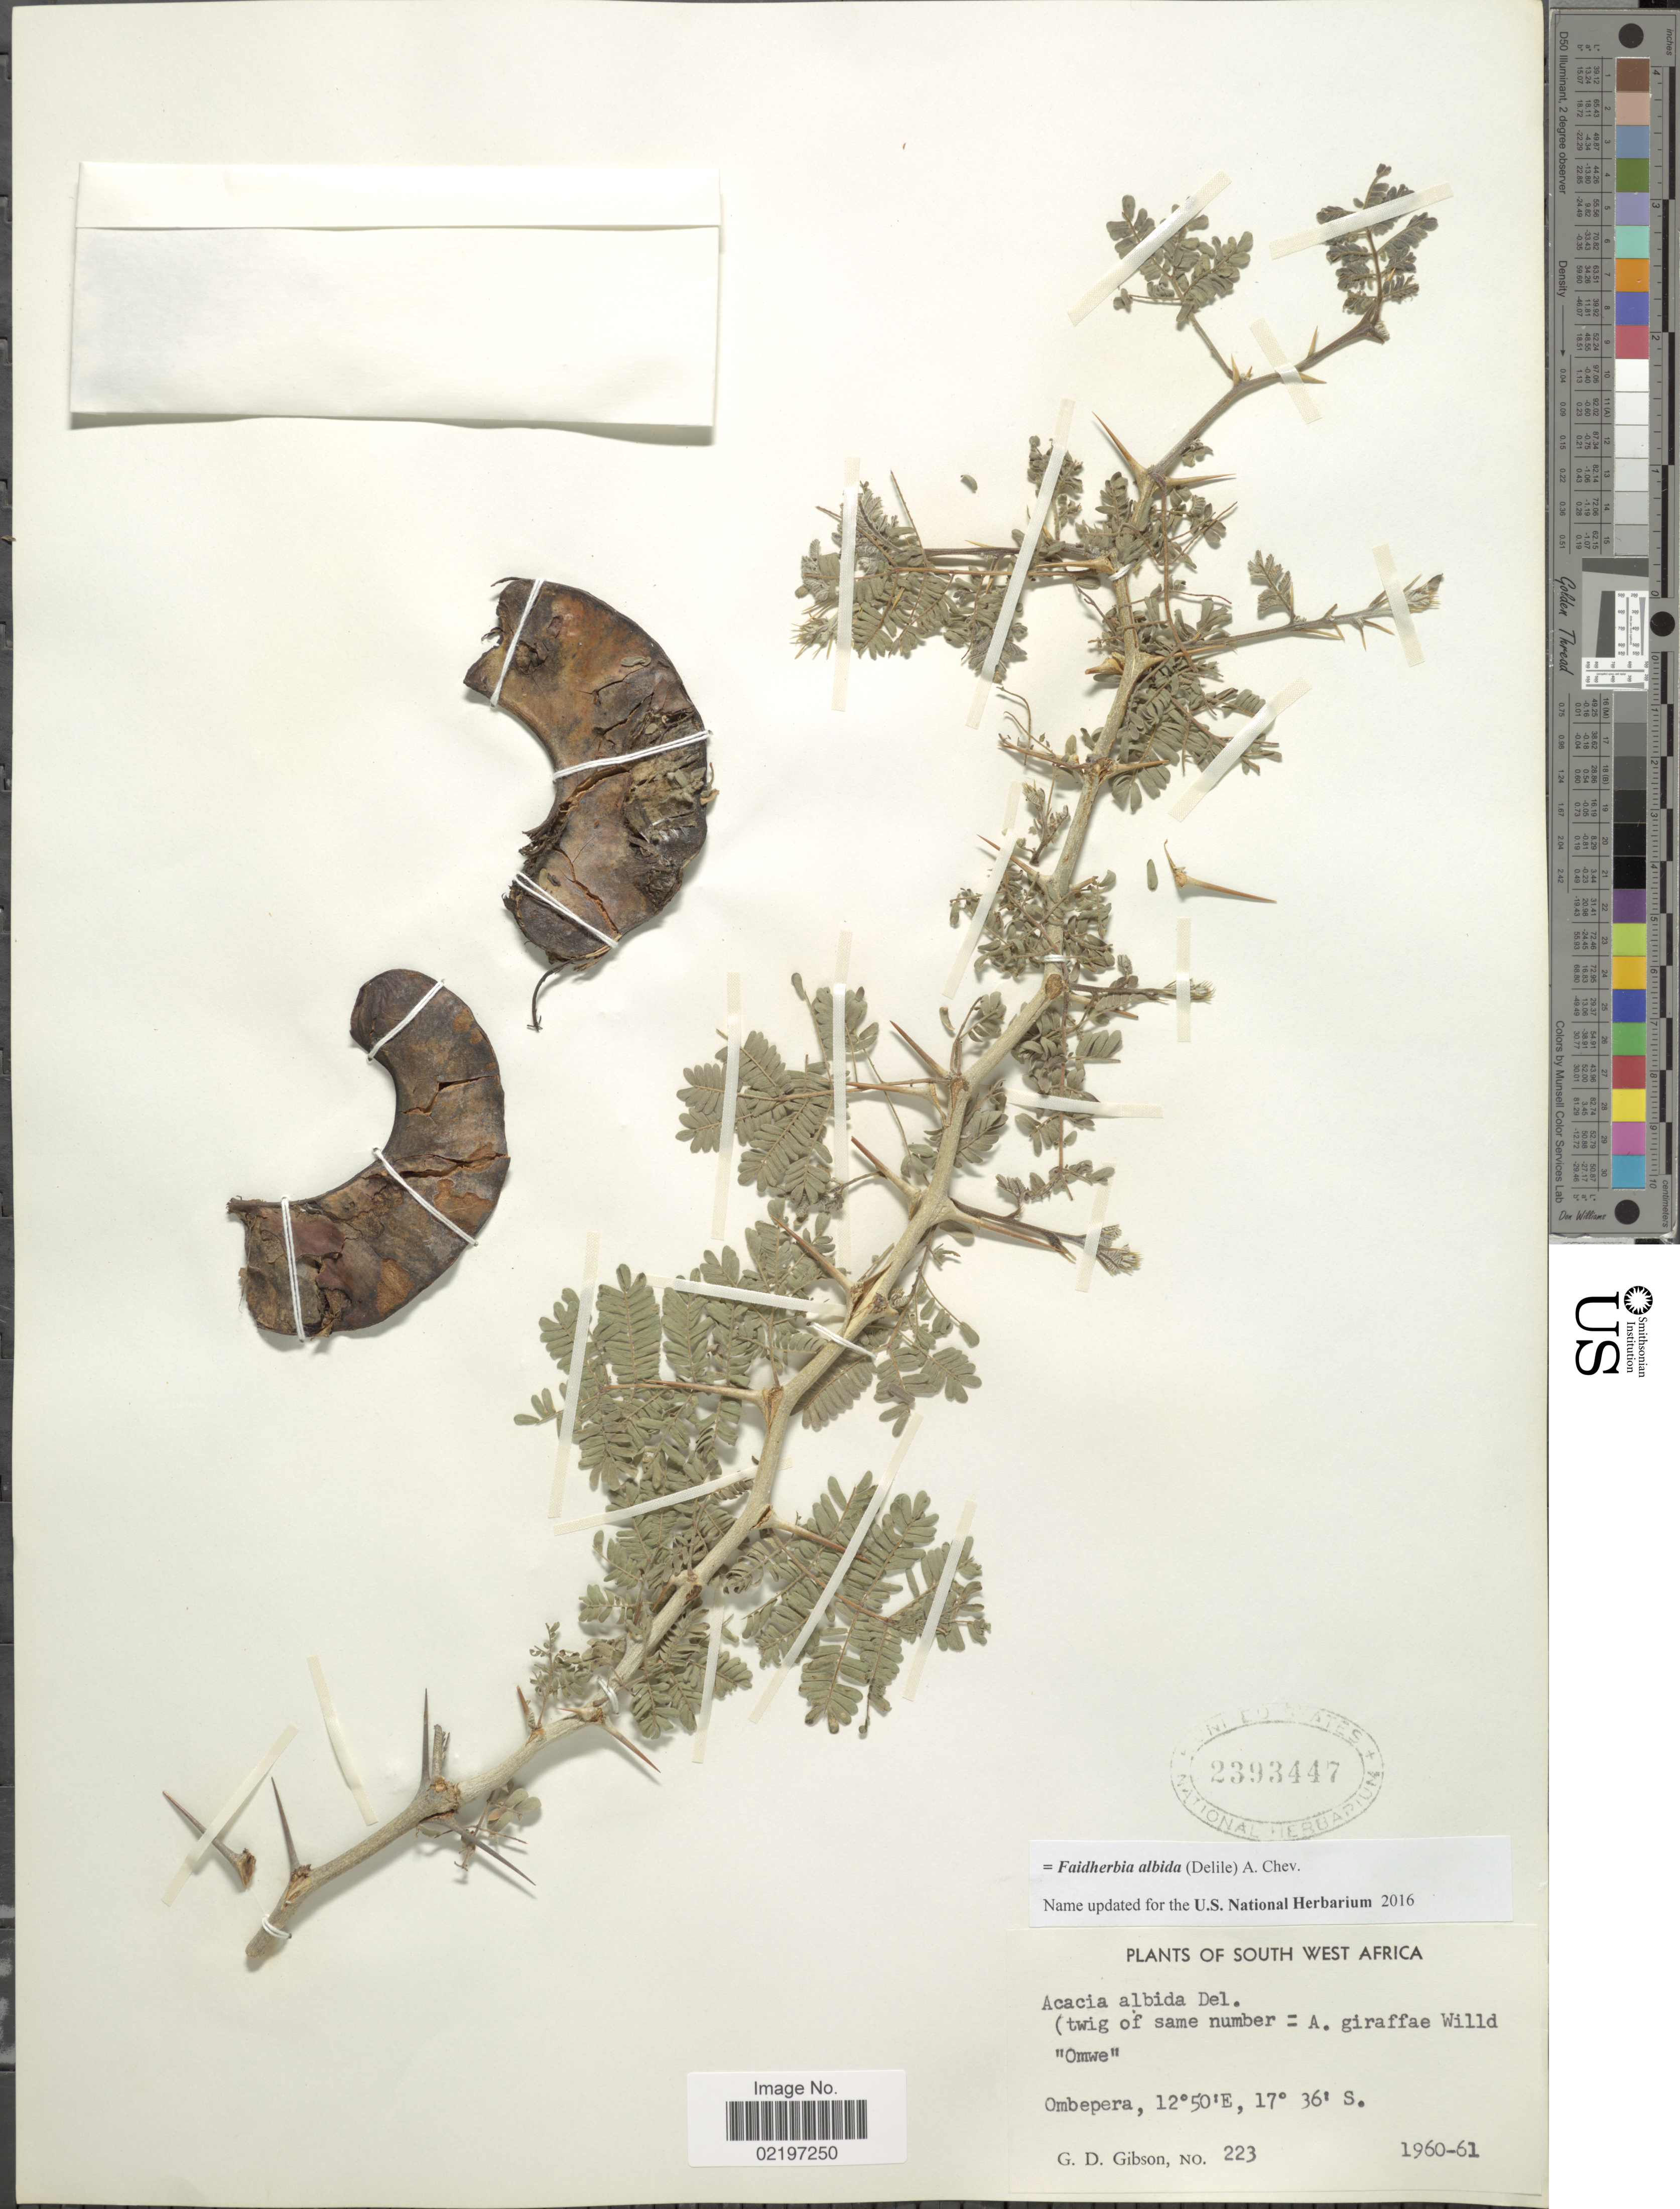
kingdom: Plantae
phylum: Tracheophyta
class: Magnoliopsida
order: Fabales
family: Fabaceae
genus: Faidherbia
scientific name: Faidherbia albida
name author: (Delile) A. Chev.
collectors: G. D. Gibson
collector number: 223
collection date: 1960/1961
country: Namibia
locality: South West Africa, Ombepera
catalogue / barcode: US 2393447